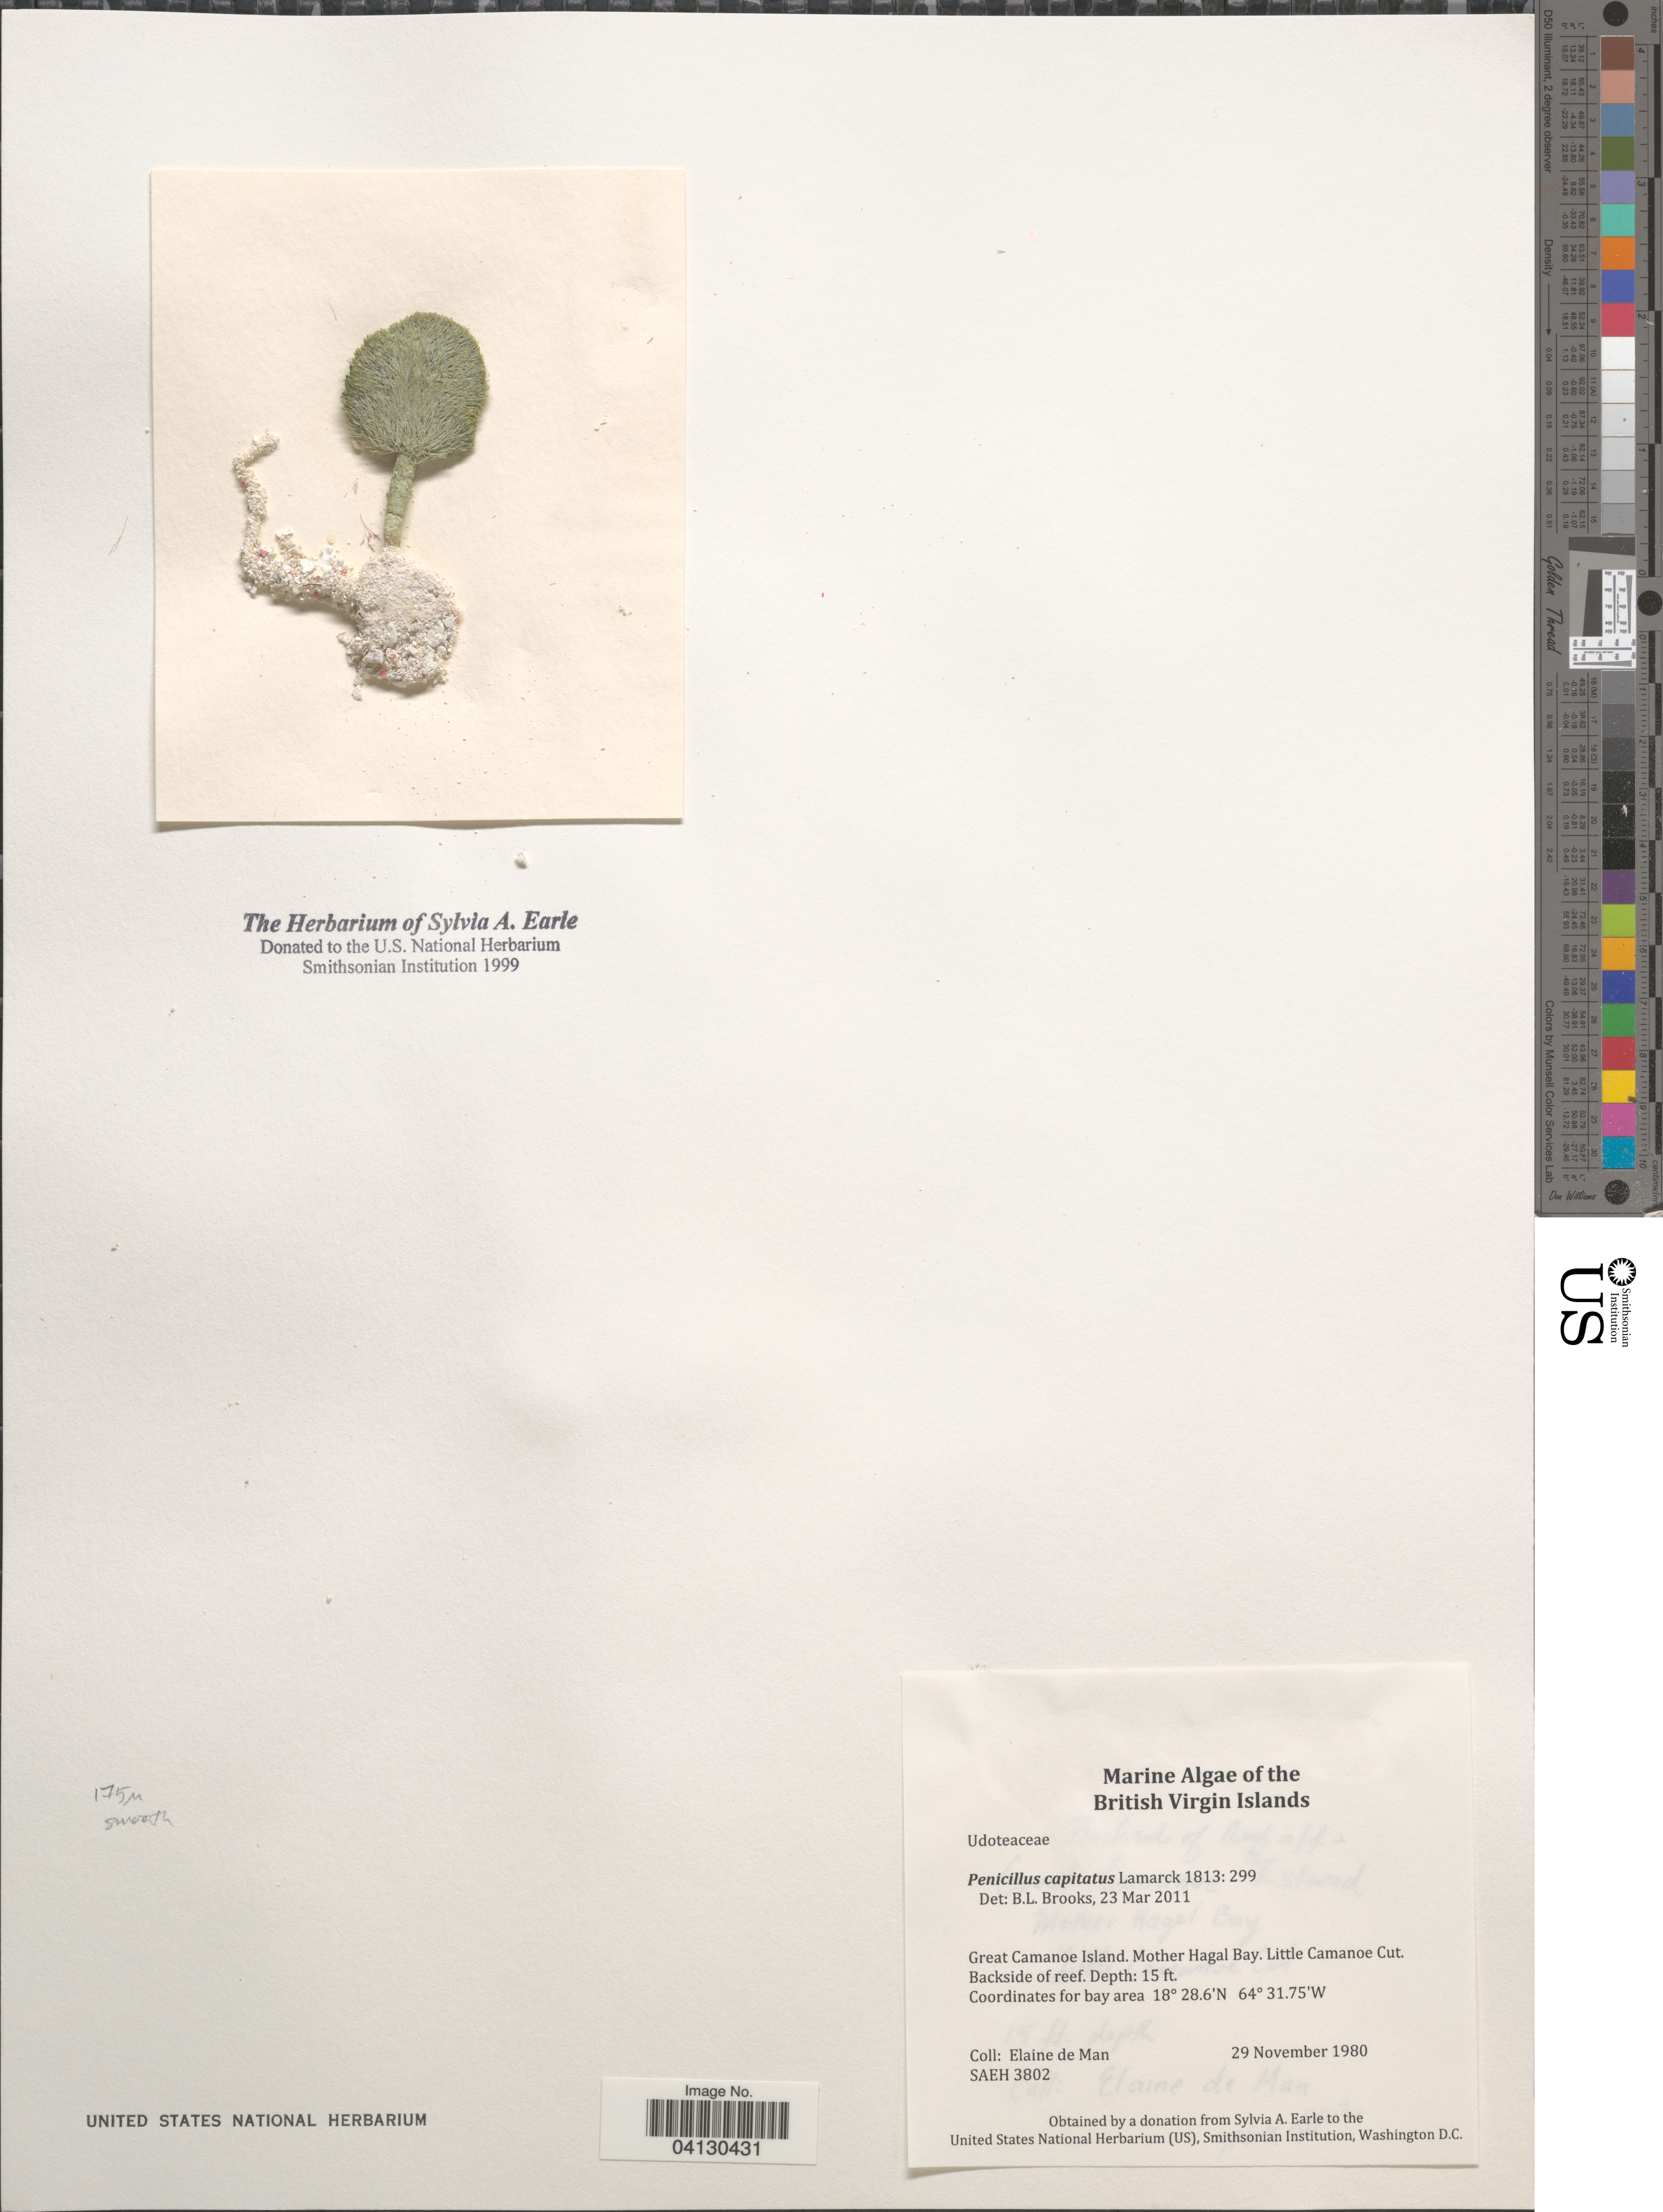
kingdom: Plantae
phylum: Chlorophyta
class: Ulvophyceae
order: Bryopsidales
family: Udoteaceae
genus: Penicillus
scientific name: Penicillus capitatus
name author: Lam.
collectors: E. de Man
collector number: SAEH3802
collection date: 1980-11-29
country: British Virgin Islands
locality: Great Camanoe Island. Mother Hagal Bay. Little Camanoe Cut.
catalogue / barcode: US 329016